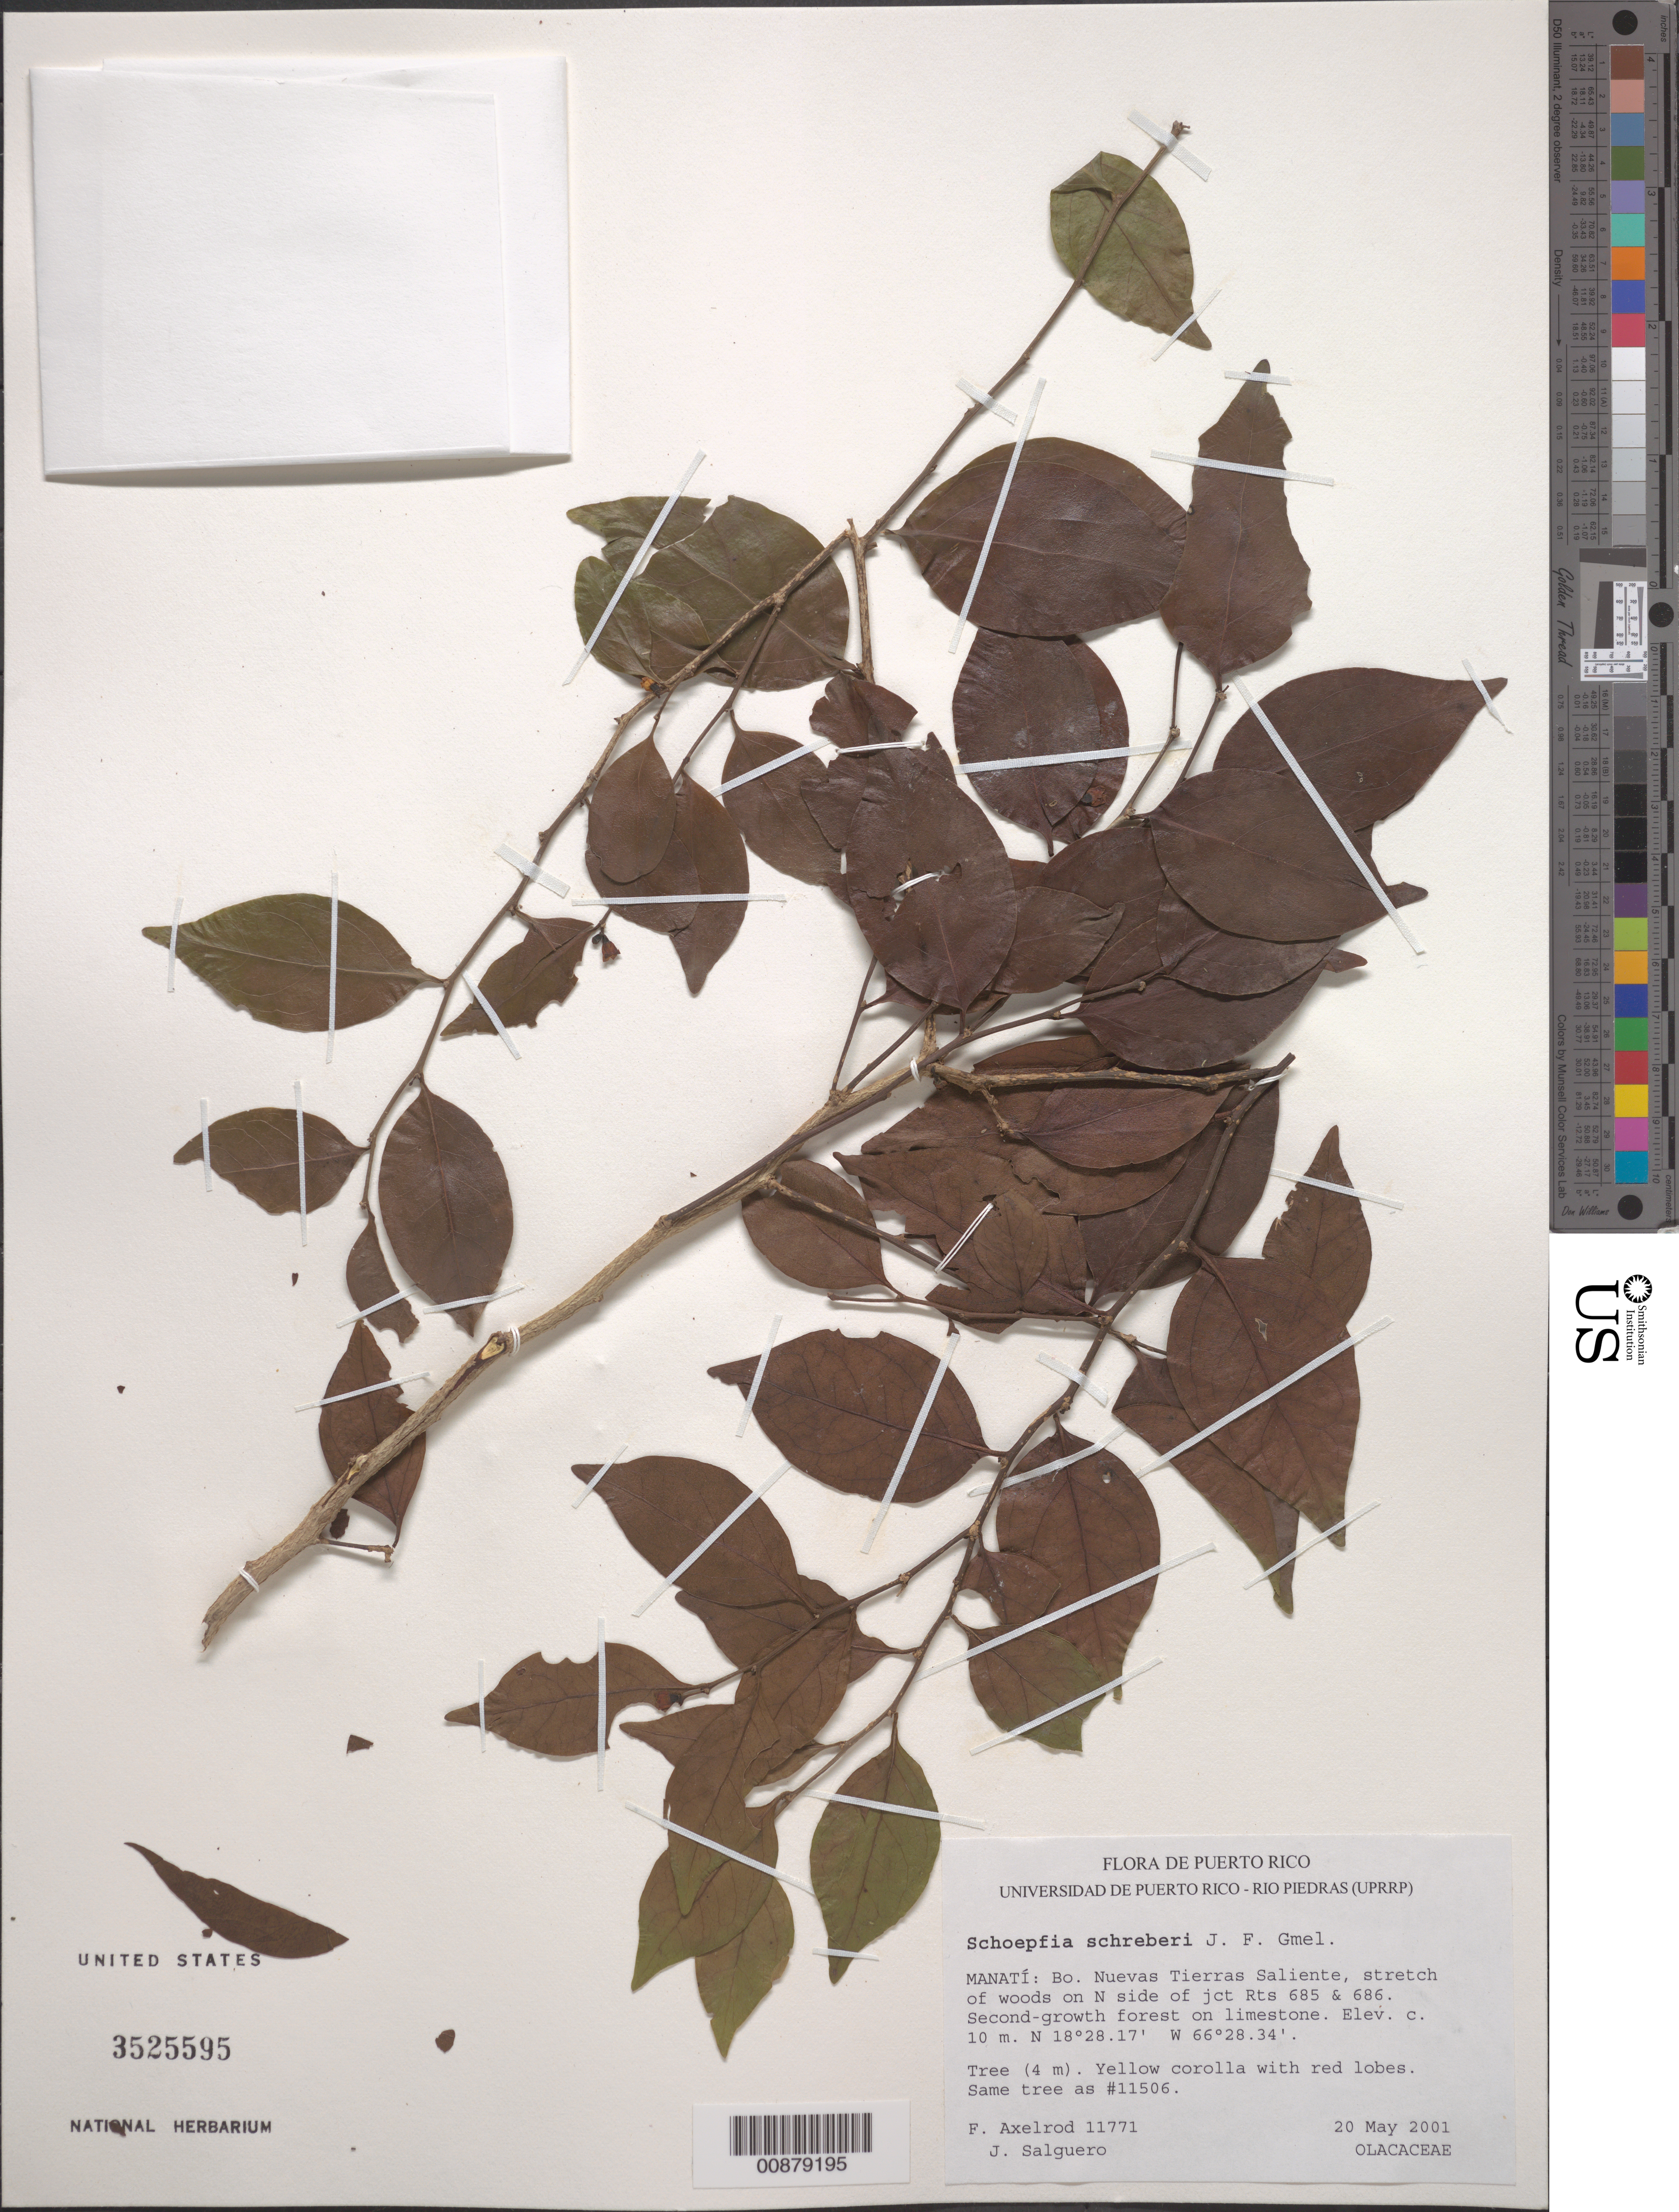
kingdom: Plantae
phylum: Tracheophyta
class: Magnoliopsida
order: Santalales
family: Schoepfiaceae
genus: Schoepfia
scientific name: Schoepfia schreberi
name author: J.F. Gmel.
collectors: F. S. Axelrod & J. Salguero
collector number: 11771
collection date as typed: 20 May 2001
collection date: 2001-05-20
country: Puerto Rico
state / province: Manatí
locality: Bo. Tierras Nuevas Saliente, stretch of woods on N side of jct. Rts. 685 and 686.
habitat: Second-growth forest on limestone.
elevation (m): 10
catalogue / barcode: US 3525595